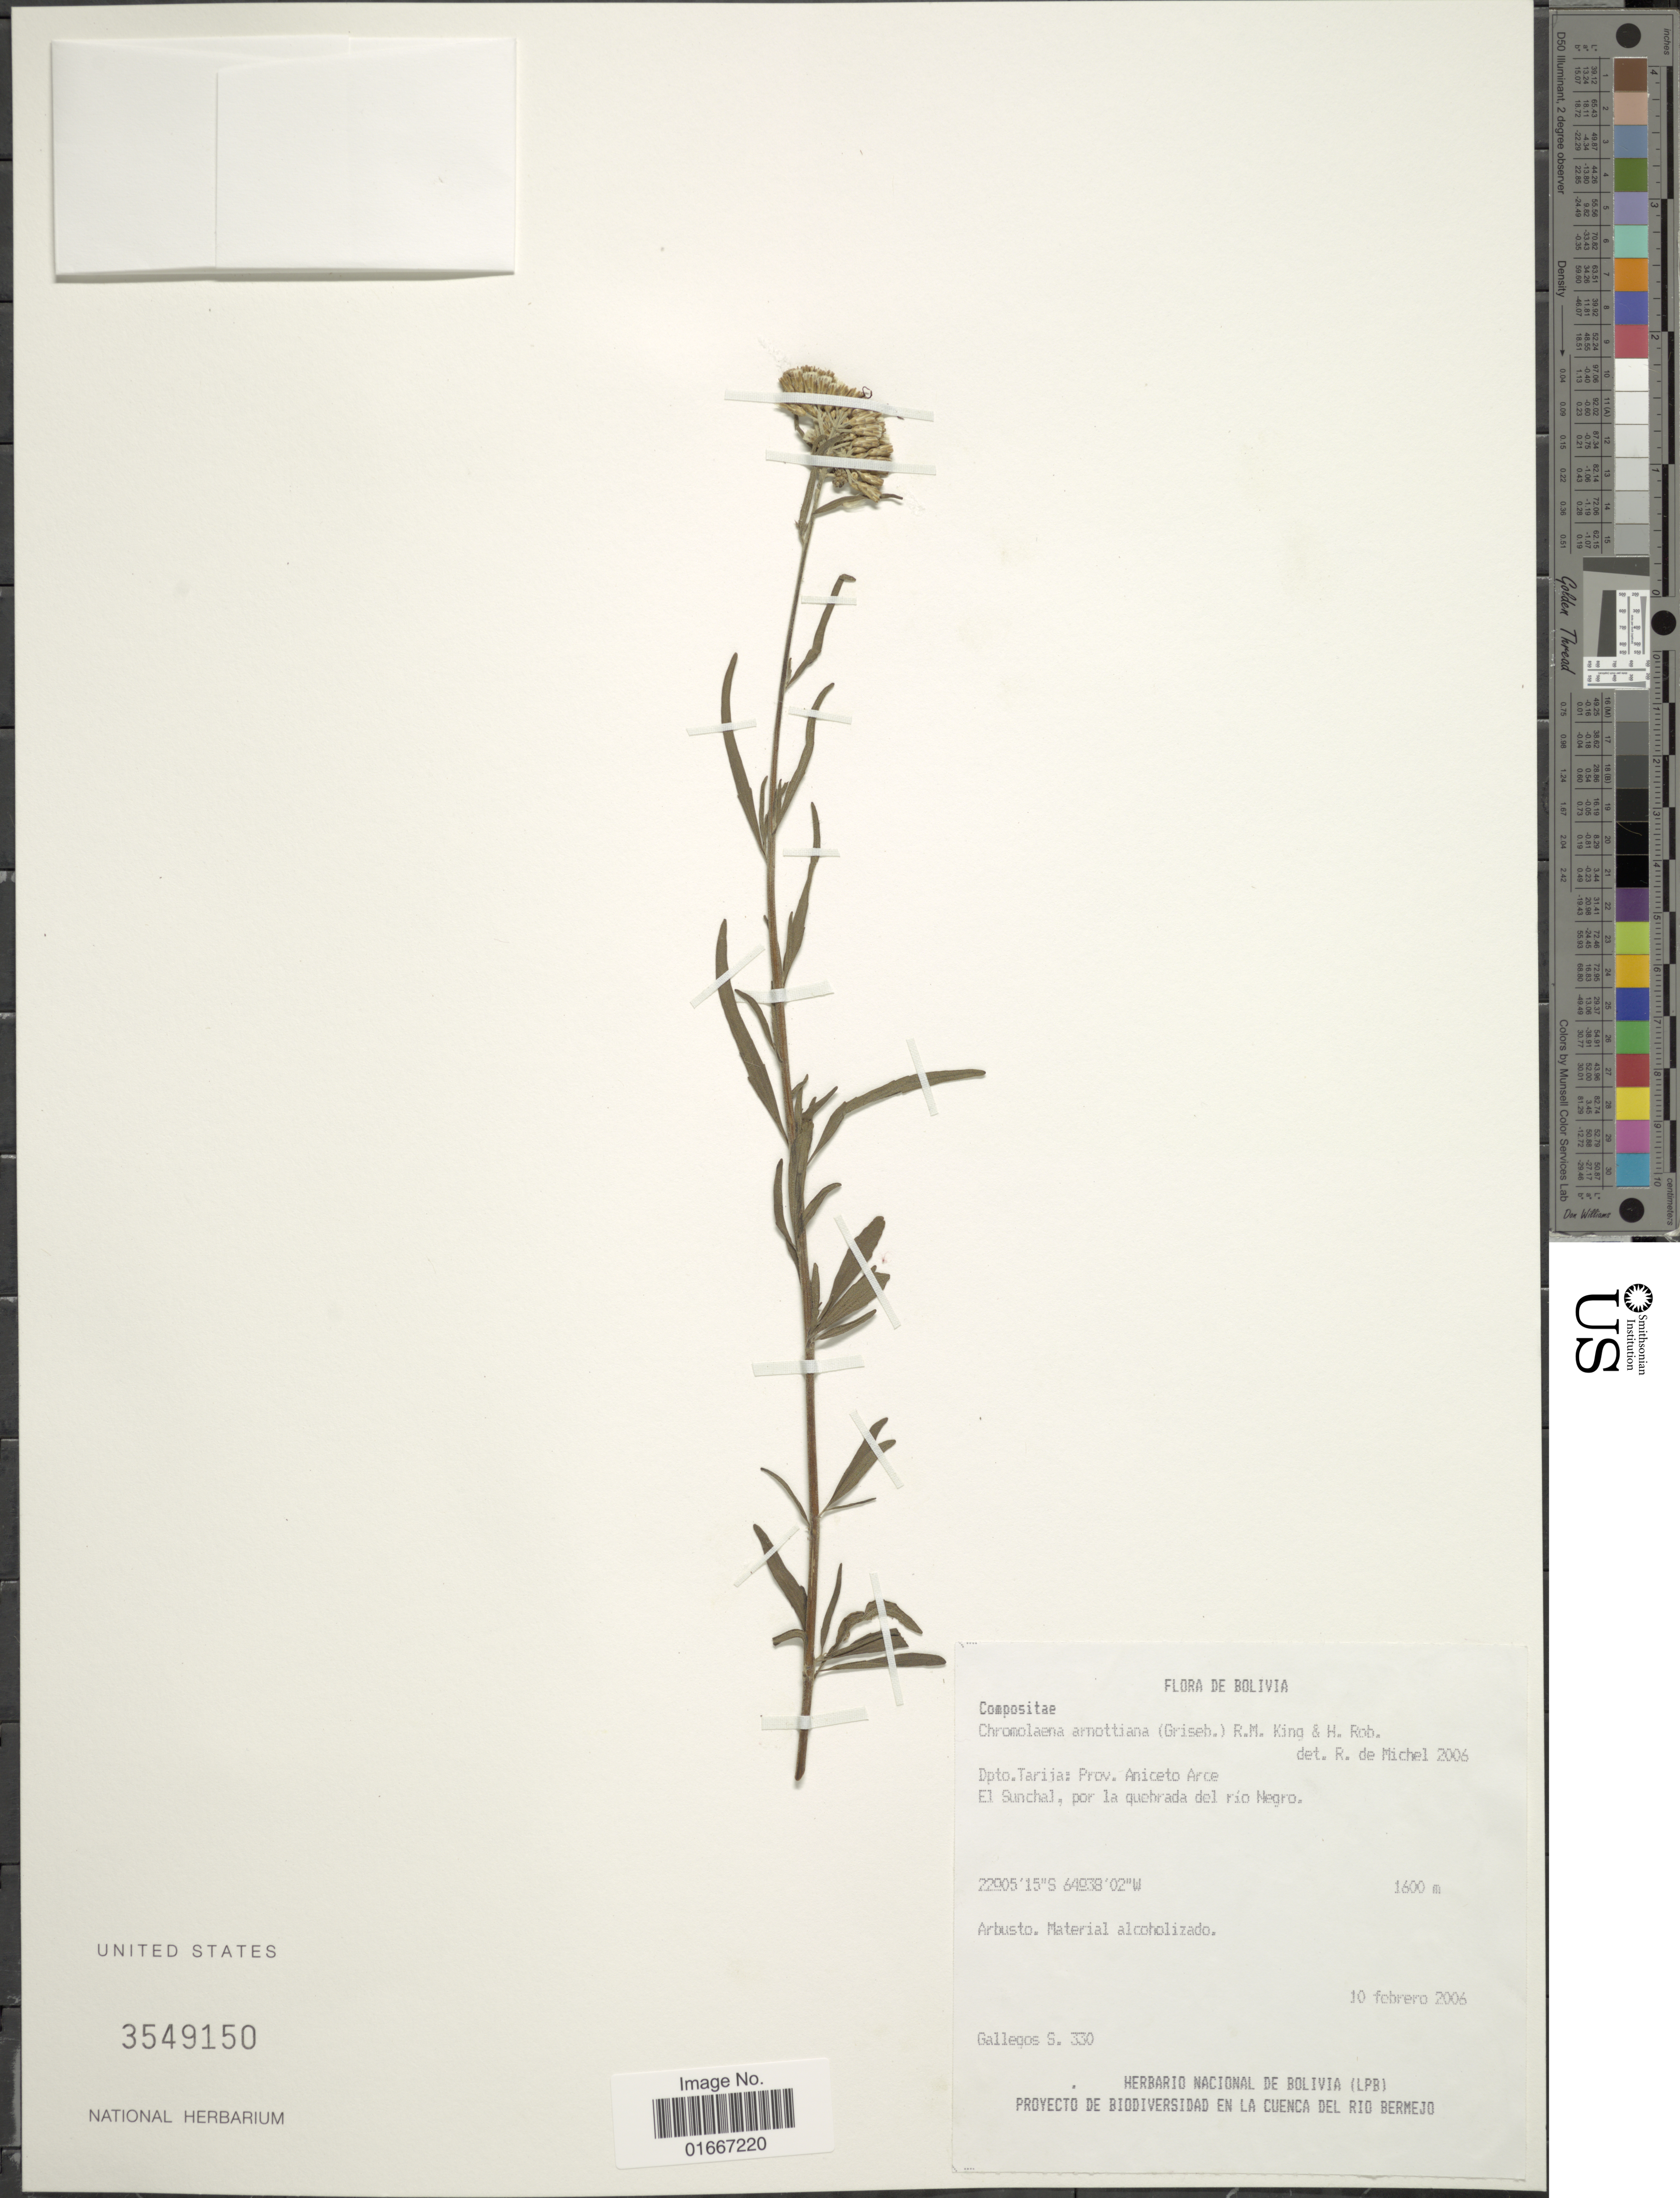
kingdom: Plantae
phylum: Tracheophyta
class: Magnoliopsida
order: Asterales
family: Asteraceae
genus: Chromolaena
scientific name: Chromolaena arnottiana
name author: (Griseb.) R.M. King & H. Rob.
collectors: S. Gallegos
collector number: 330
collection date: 2006-02-10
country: Bolivia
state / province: Tarija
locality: Prov. Aniceto Arce, El Sunchal, por la quebrada del rio Negro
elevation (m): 1600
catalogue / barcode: US 3549150